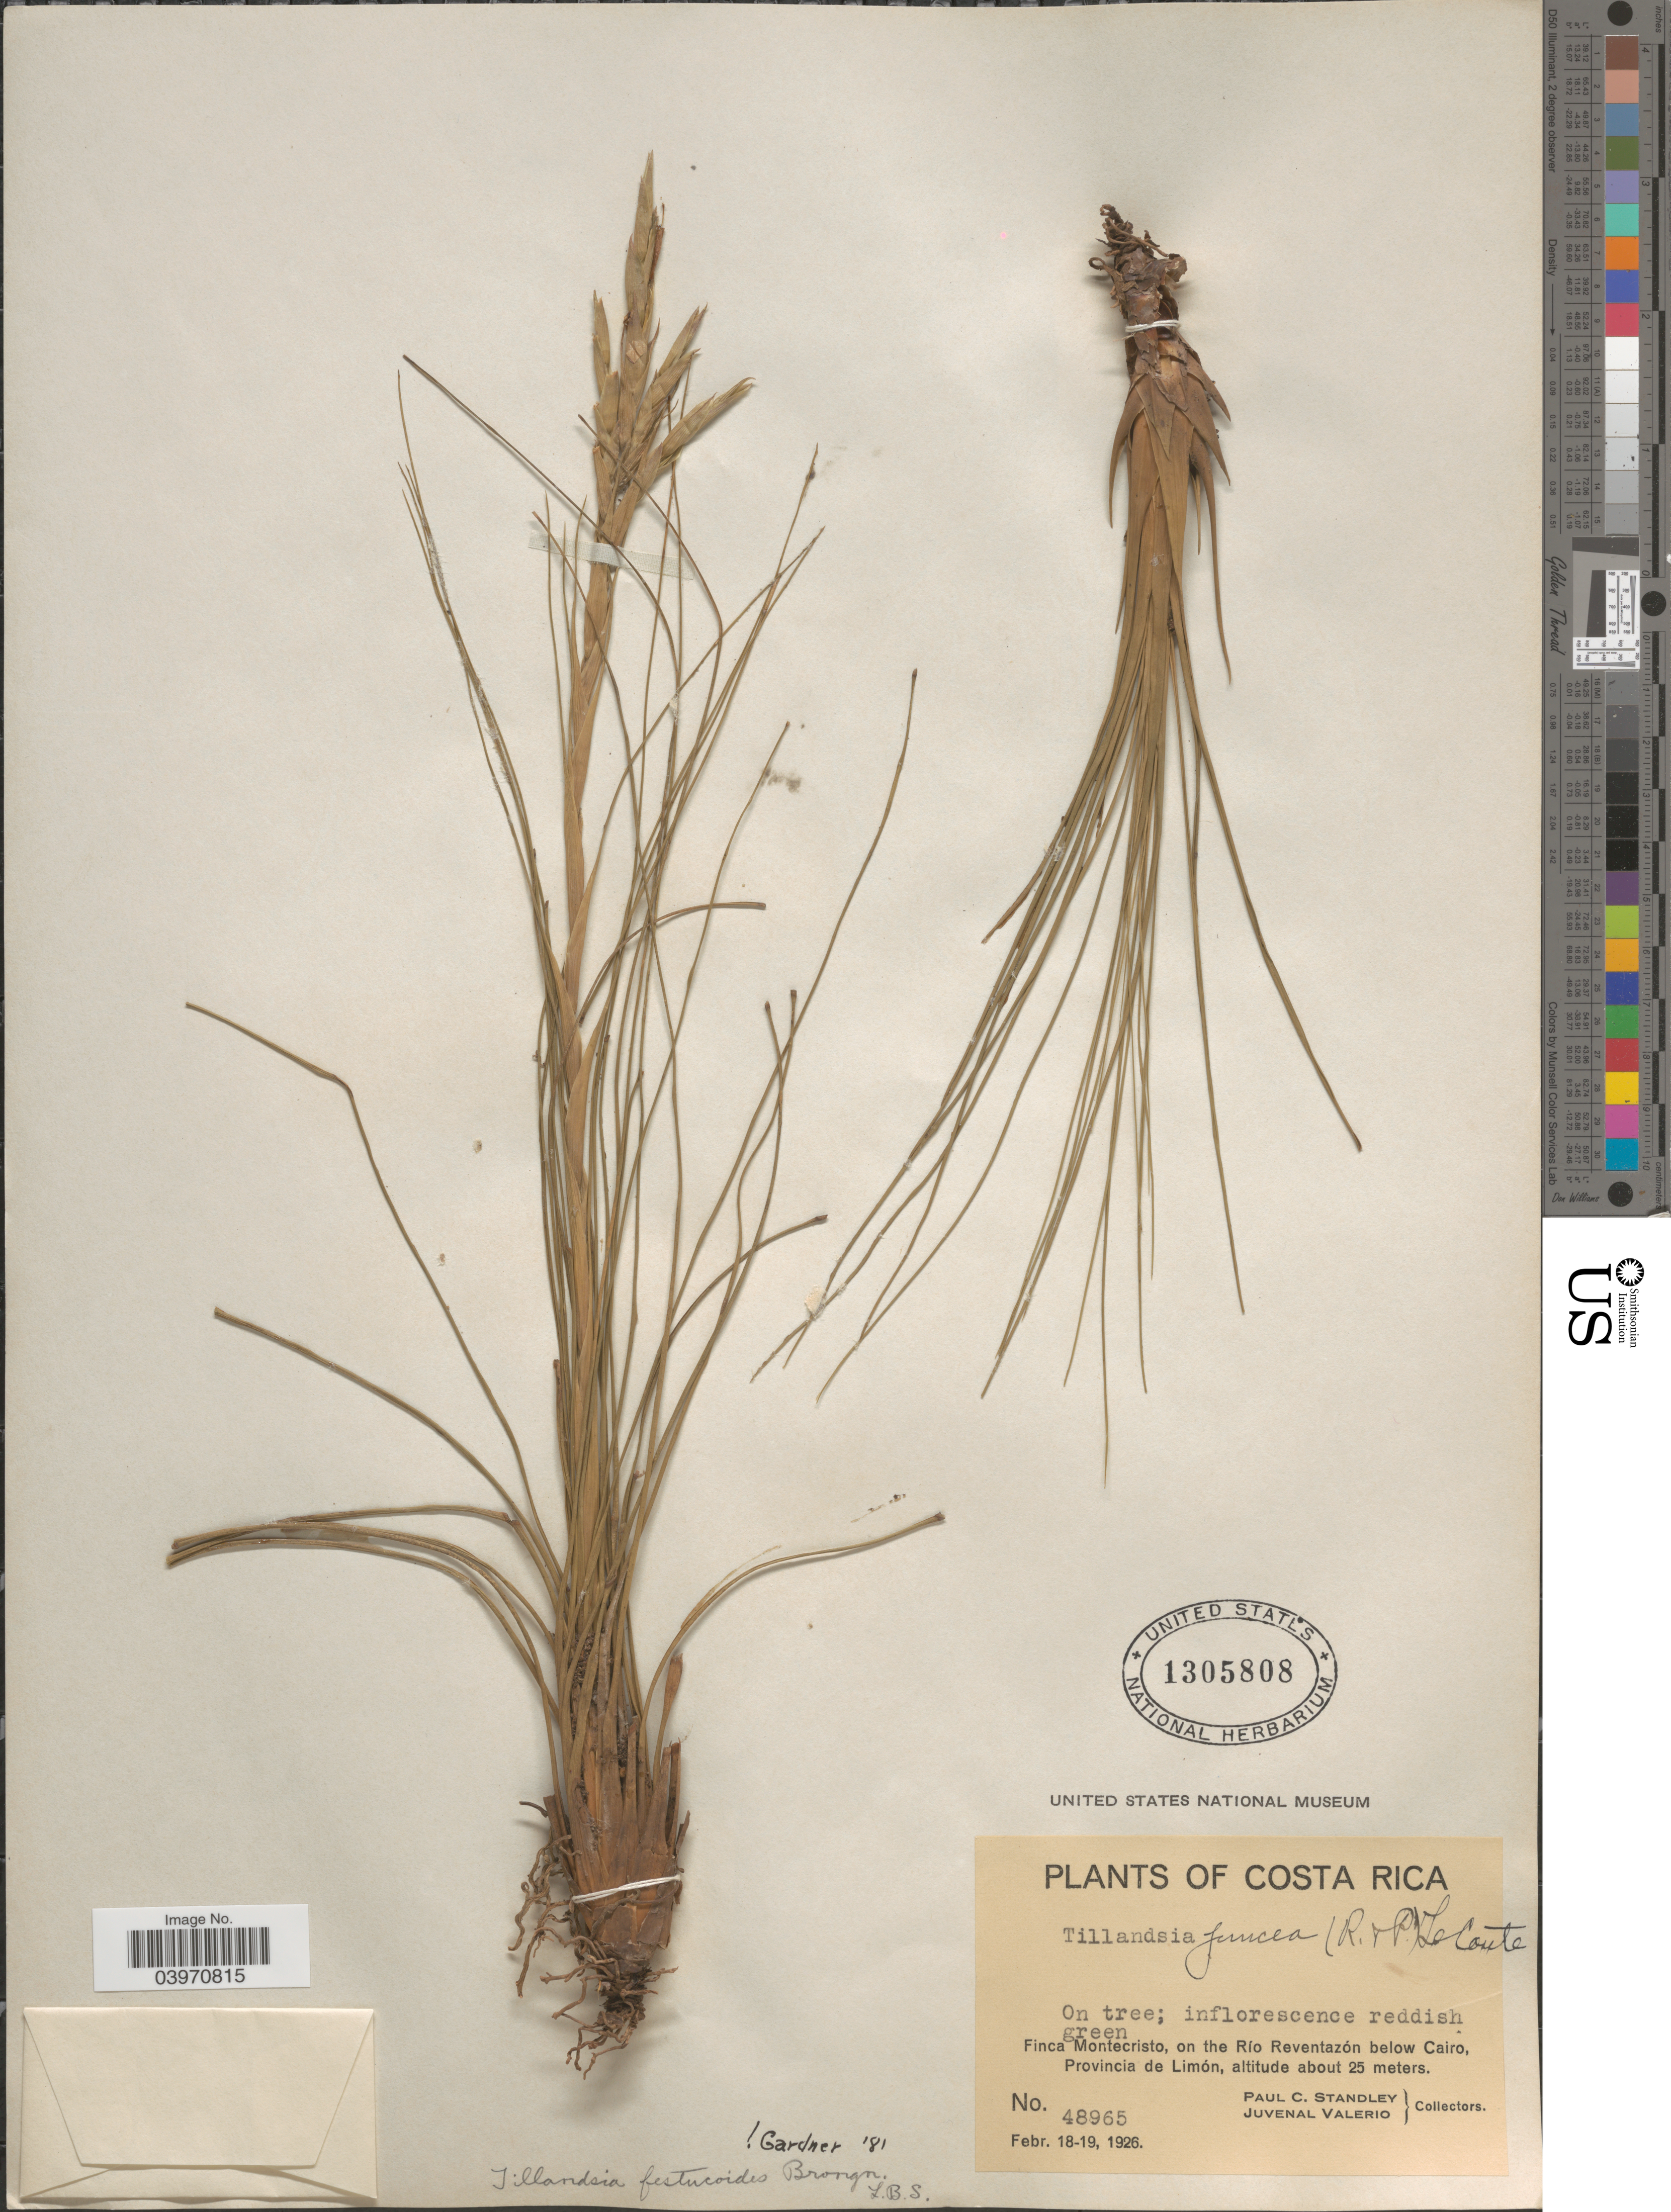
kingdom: Plantae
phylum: Tracheophyta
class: Liliopsida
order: Poales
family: Bromeliaceae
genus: Tillandsia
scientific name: Tillandsia festucoides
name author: Brongn. ex Mez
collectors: P. C. Standley & J. Valerio R.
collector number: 48965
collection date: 1926-02-18/1926-02-19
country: Costa Rica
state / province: Limón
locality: Finca Montecristo, on the Río Reventazón below Cairo.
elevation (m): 25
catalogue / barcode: US 1305808